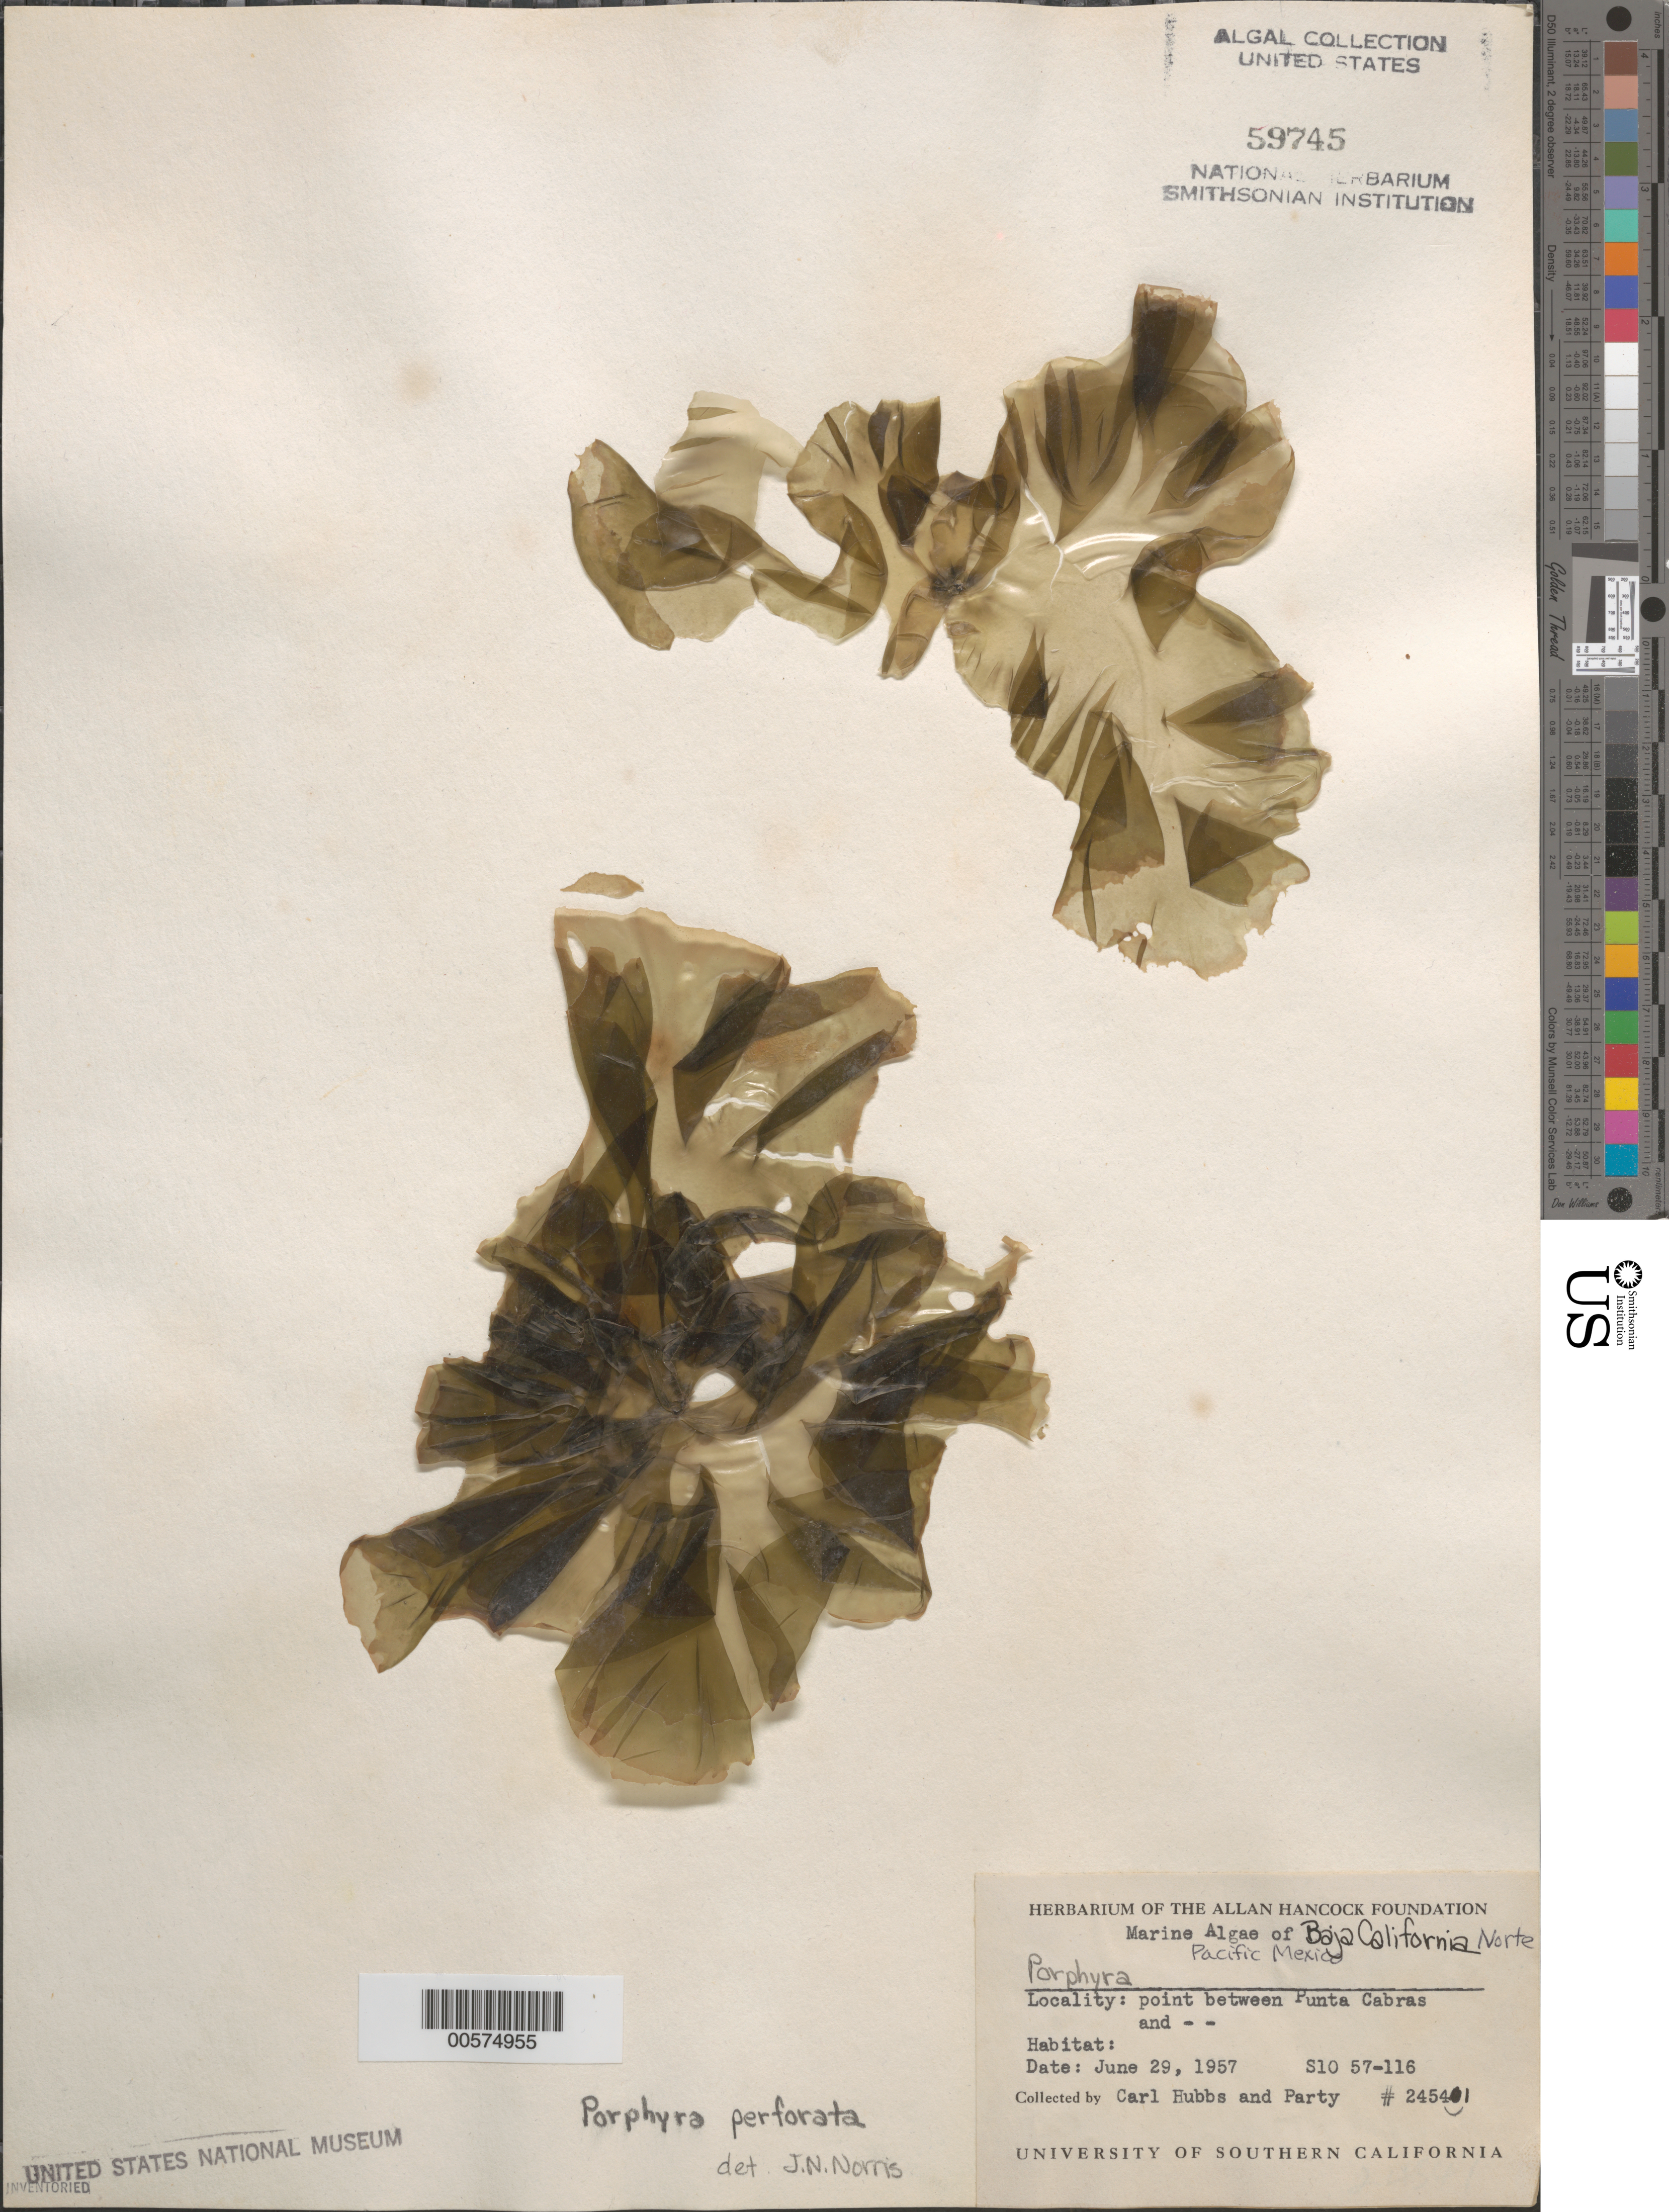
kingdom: Plantae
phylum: Rhodophyta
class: Bangiophyceae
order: Bangiales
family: Bangiaceae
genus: Pyropia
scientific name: Pyropia perforata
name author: (J. Agardh) S.C. Lindstrom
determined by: Algae name updating Project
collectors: C. Hubbs & et al.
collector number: EYD 24541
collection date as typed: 29 Jun 1957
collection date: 1957-06-29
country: Mexico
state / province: Baja California Norte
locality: Near Punta Cabras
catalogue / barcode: US 59745